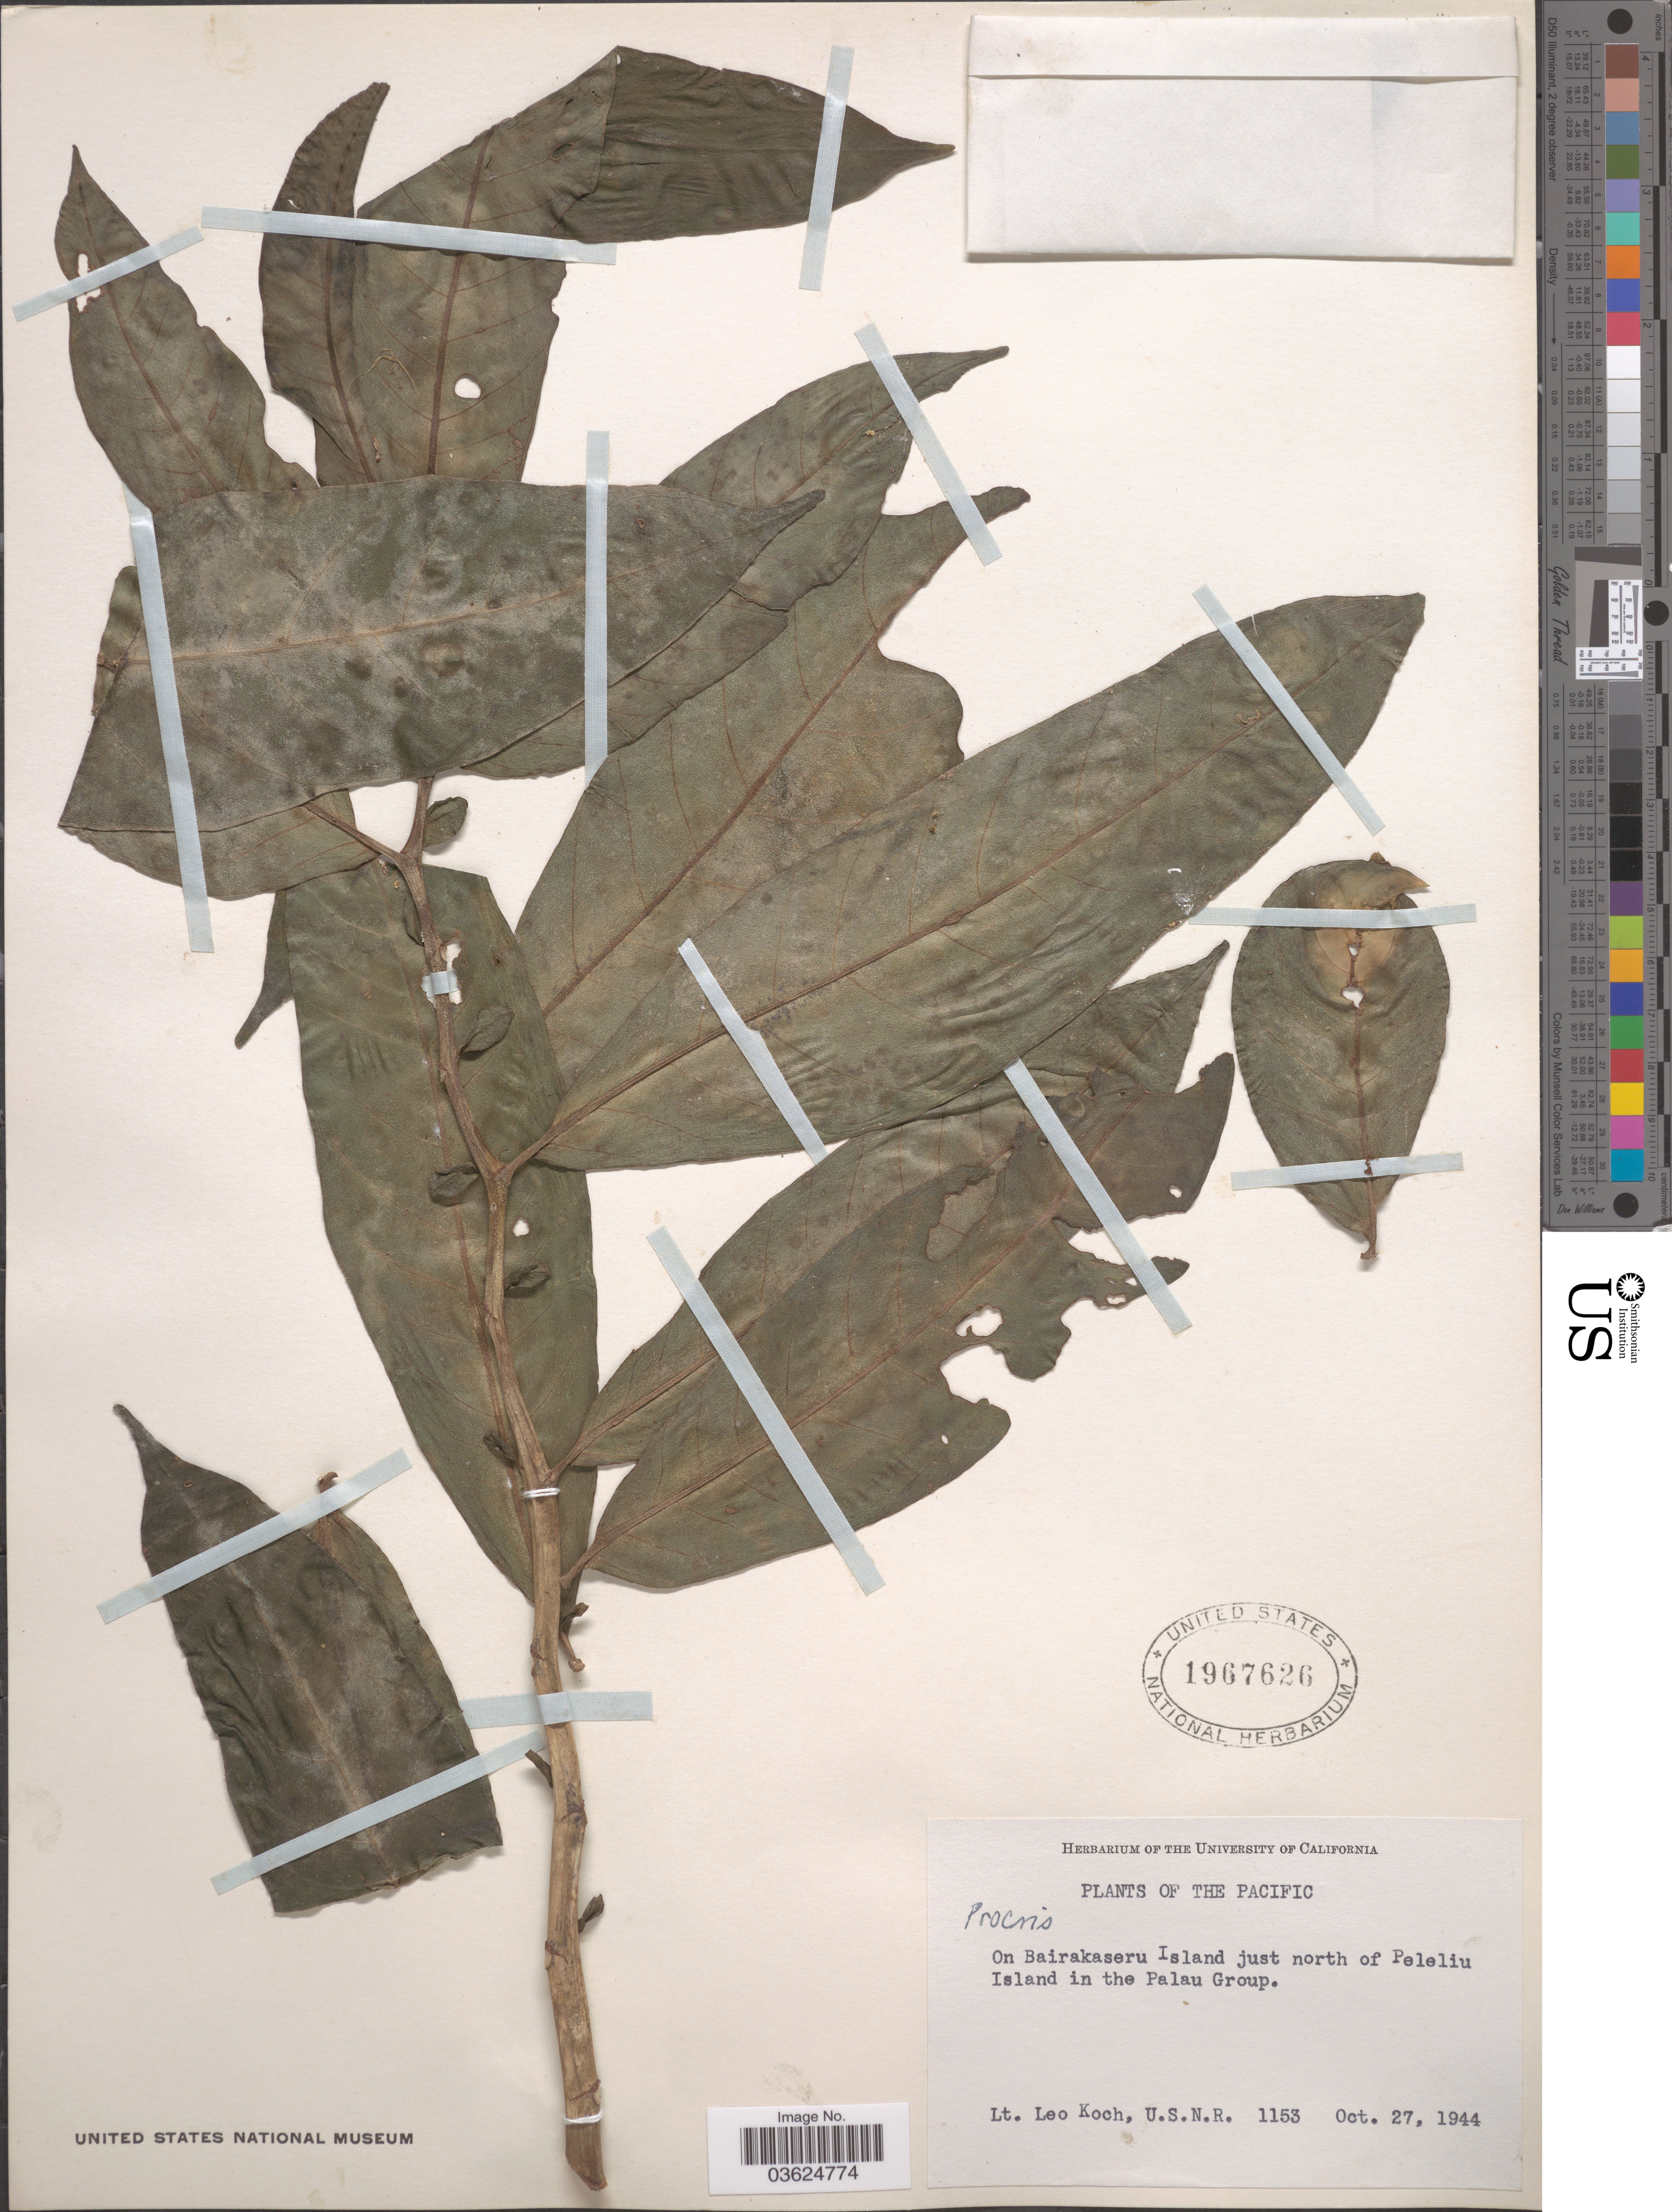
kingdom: Plantae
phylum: Tracheophyta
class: Magnoliopsida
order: Rosales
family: Urticaceae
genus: Procris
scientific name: Procris sp.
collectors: L. F. Koch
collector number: USNR 1153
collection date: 1944-10-27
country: Palau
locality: The Pacific. On Bairakaseru Island just north of Peleliu Island in the Palau Group.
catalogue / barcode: US 1967626